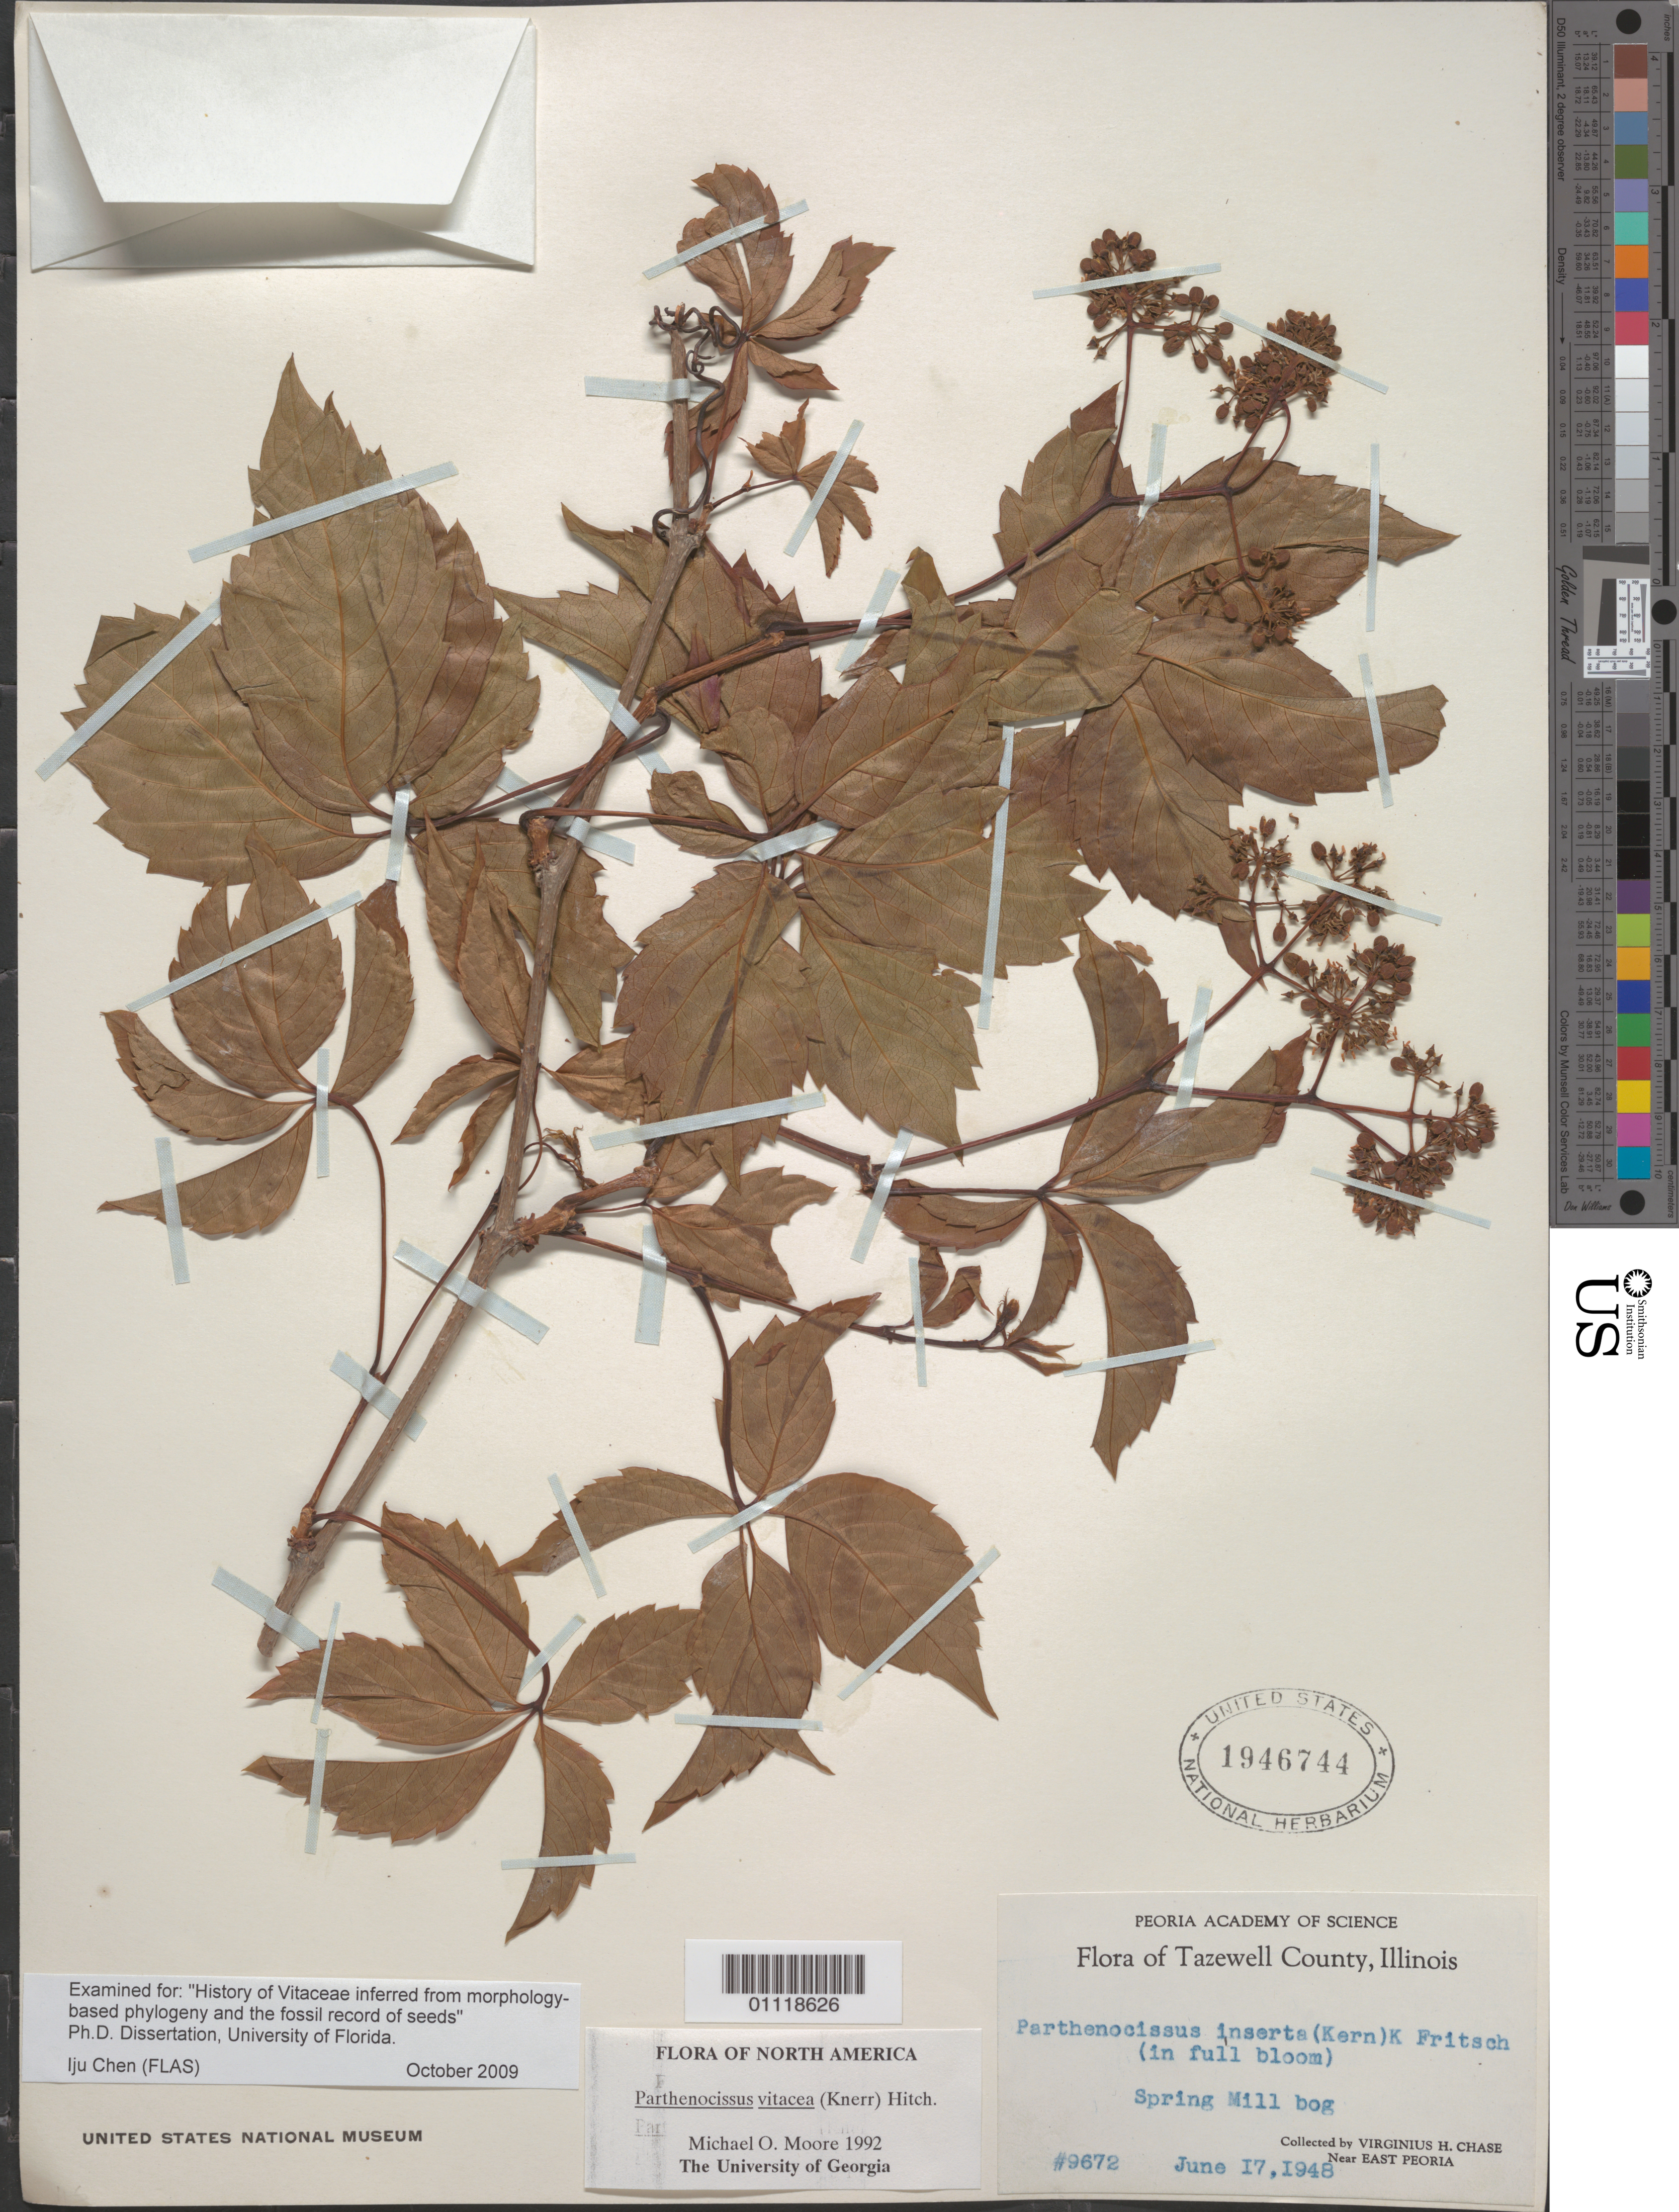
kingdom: Plantae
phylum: Tracheophyta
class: Magnoliopsida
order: Vitales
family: Vitaceae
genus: Parthenocissus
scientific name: Parthenocissus vitacea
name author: (Knerr) Hitchc.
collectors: V. H. Chase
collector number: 9672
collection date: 1948-06-17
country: United States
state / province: Illinois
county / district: Tazewell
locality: Spring Mill.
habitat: I full bloom.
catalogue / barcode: US 1946744